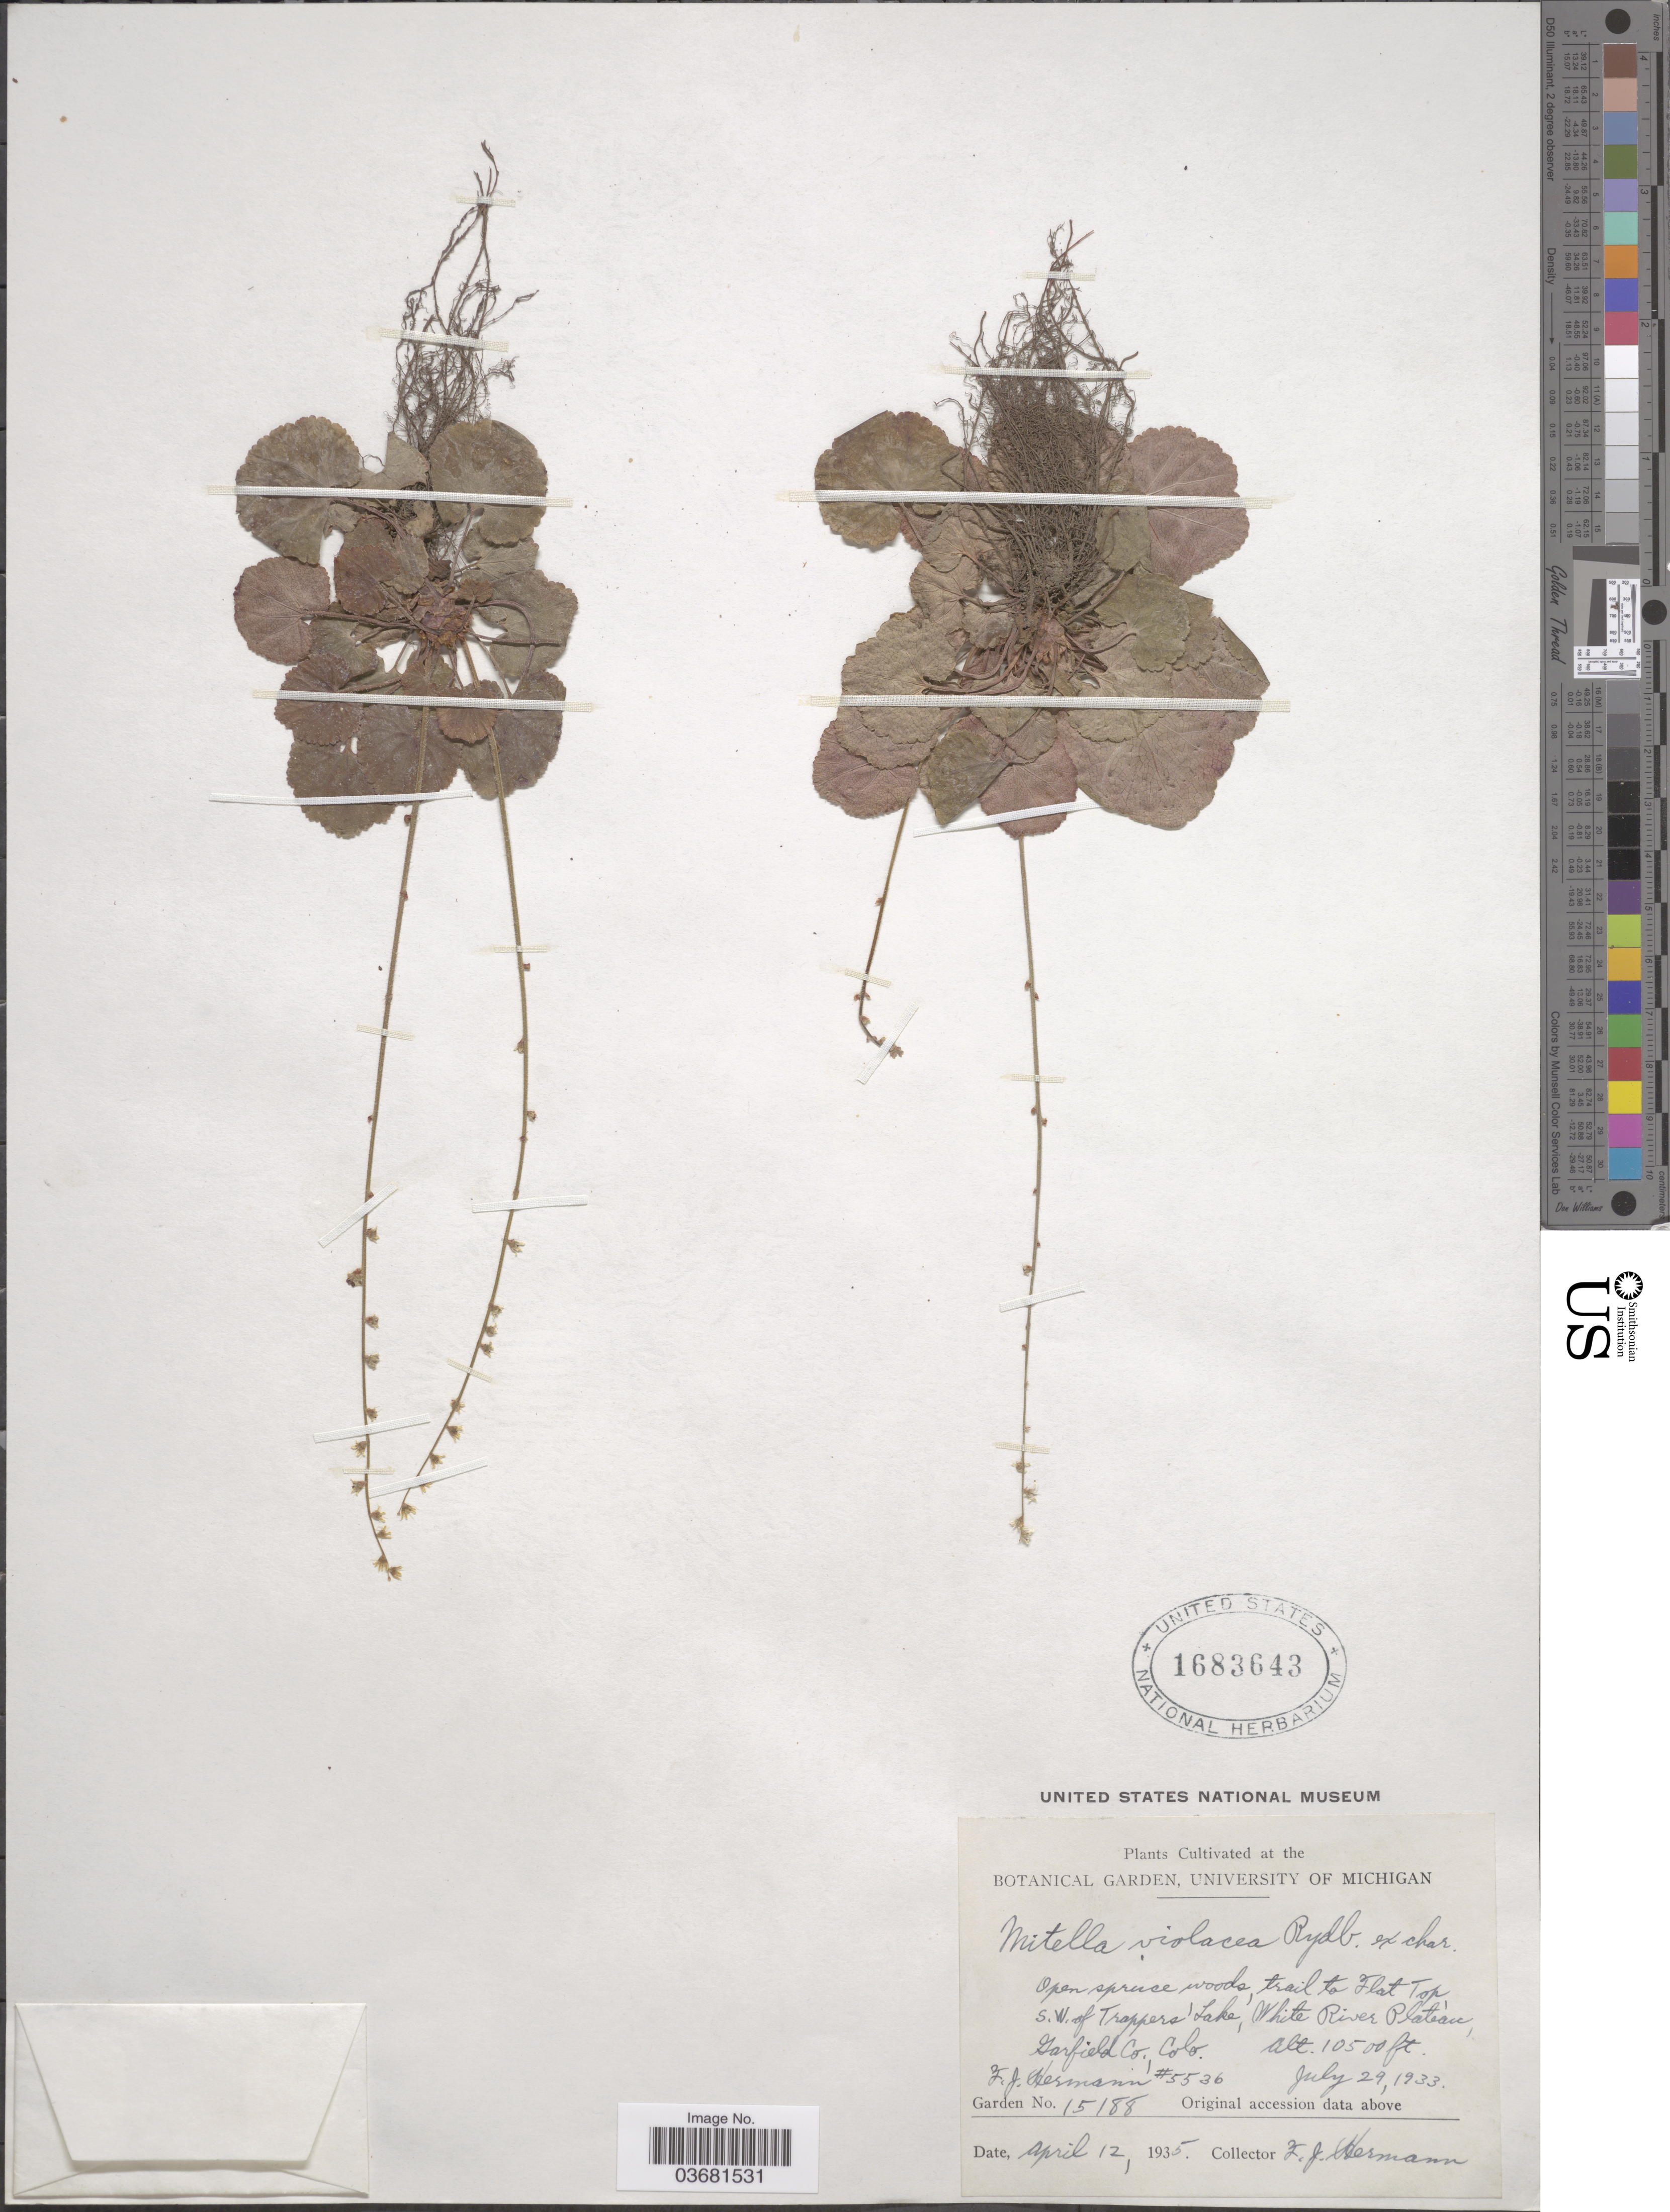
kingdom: Plantae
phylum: Tracheophyta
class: Magnoliopsida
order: Saxifragales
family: Saxifragaceae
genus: Mitella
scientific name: Mitella violacea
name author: Rydb.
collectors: F. J. Hermann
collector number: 15188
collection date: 1935-04-12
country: United States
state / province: Michigan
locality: Cultivated at the Botanical Garden, University of Michigan.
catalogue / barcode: US 1683643